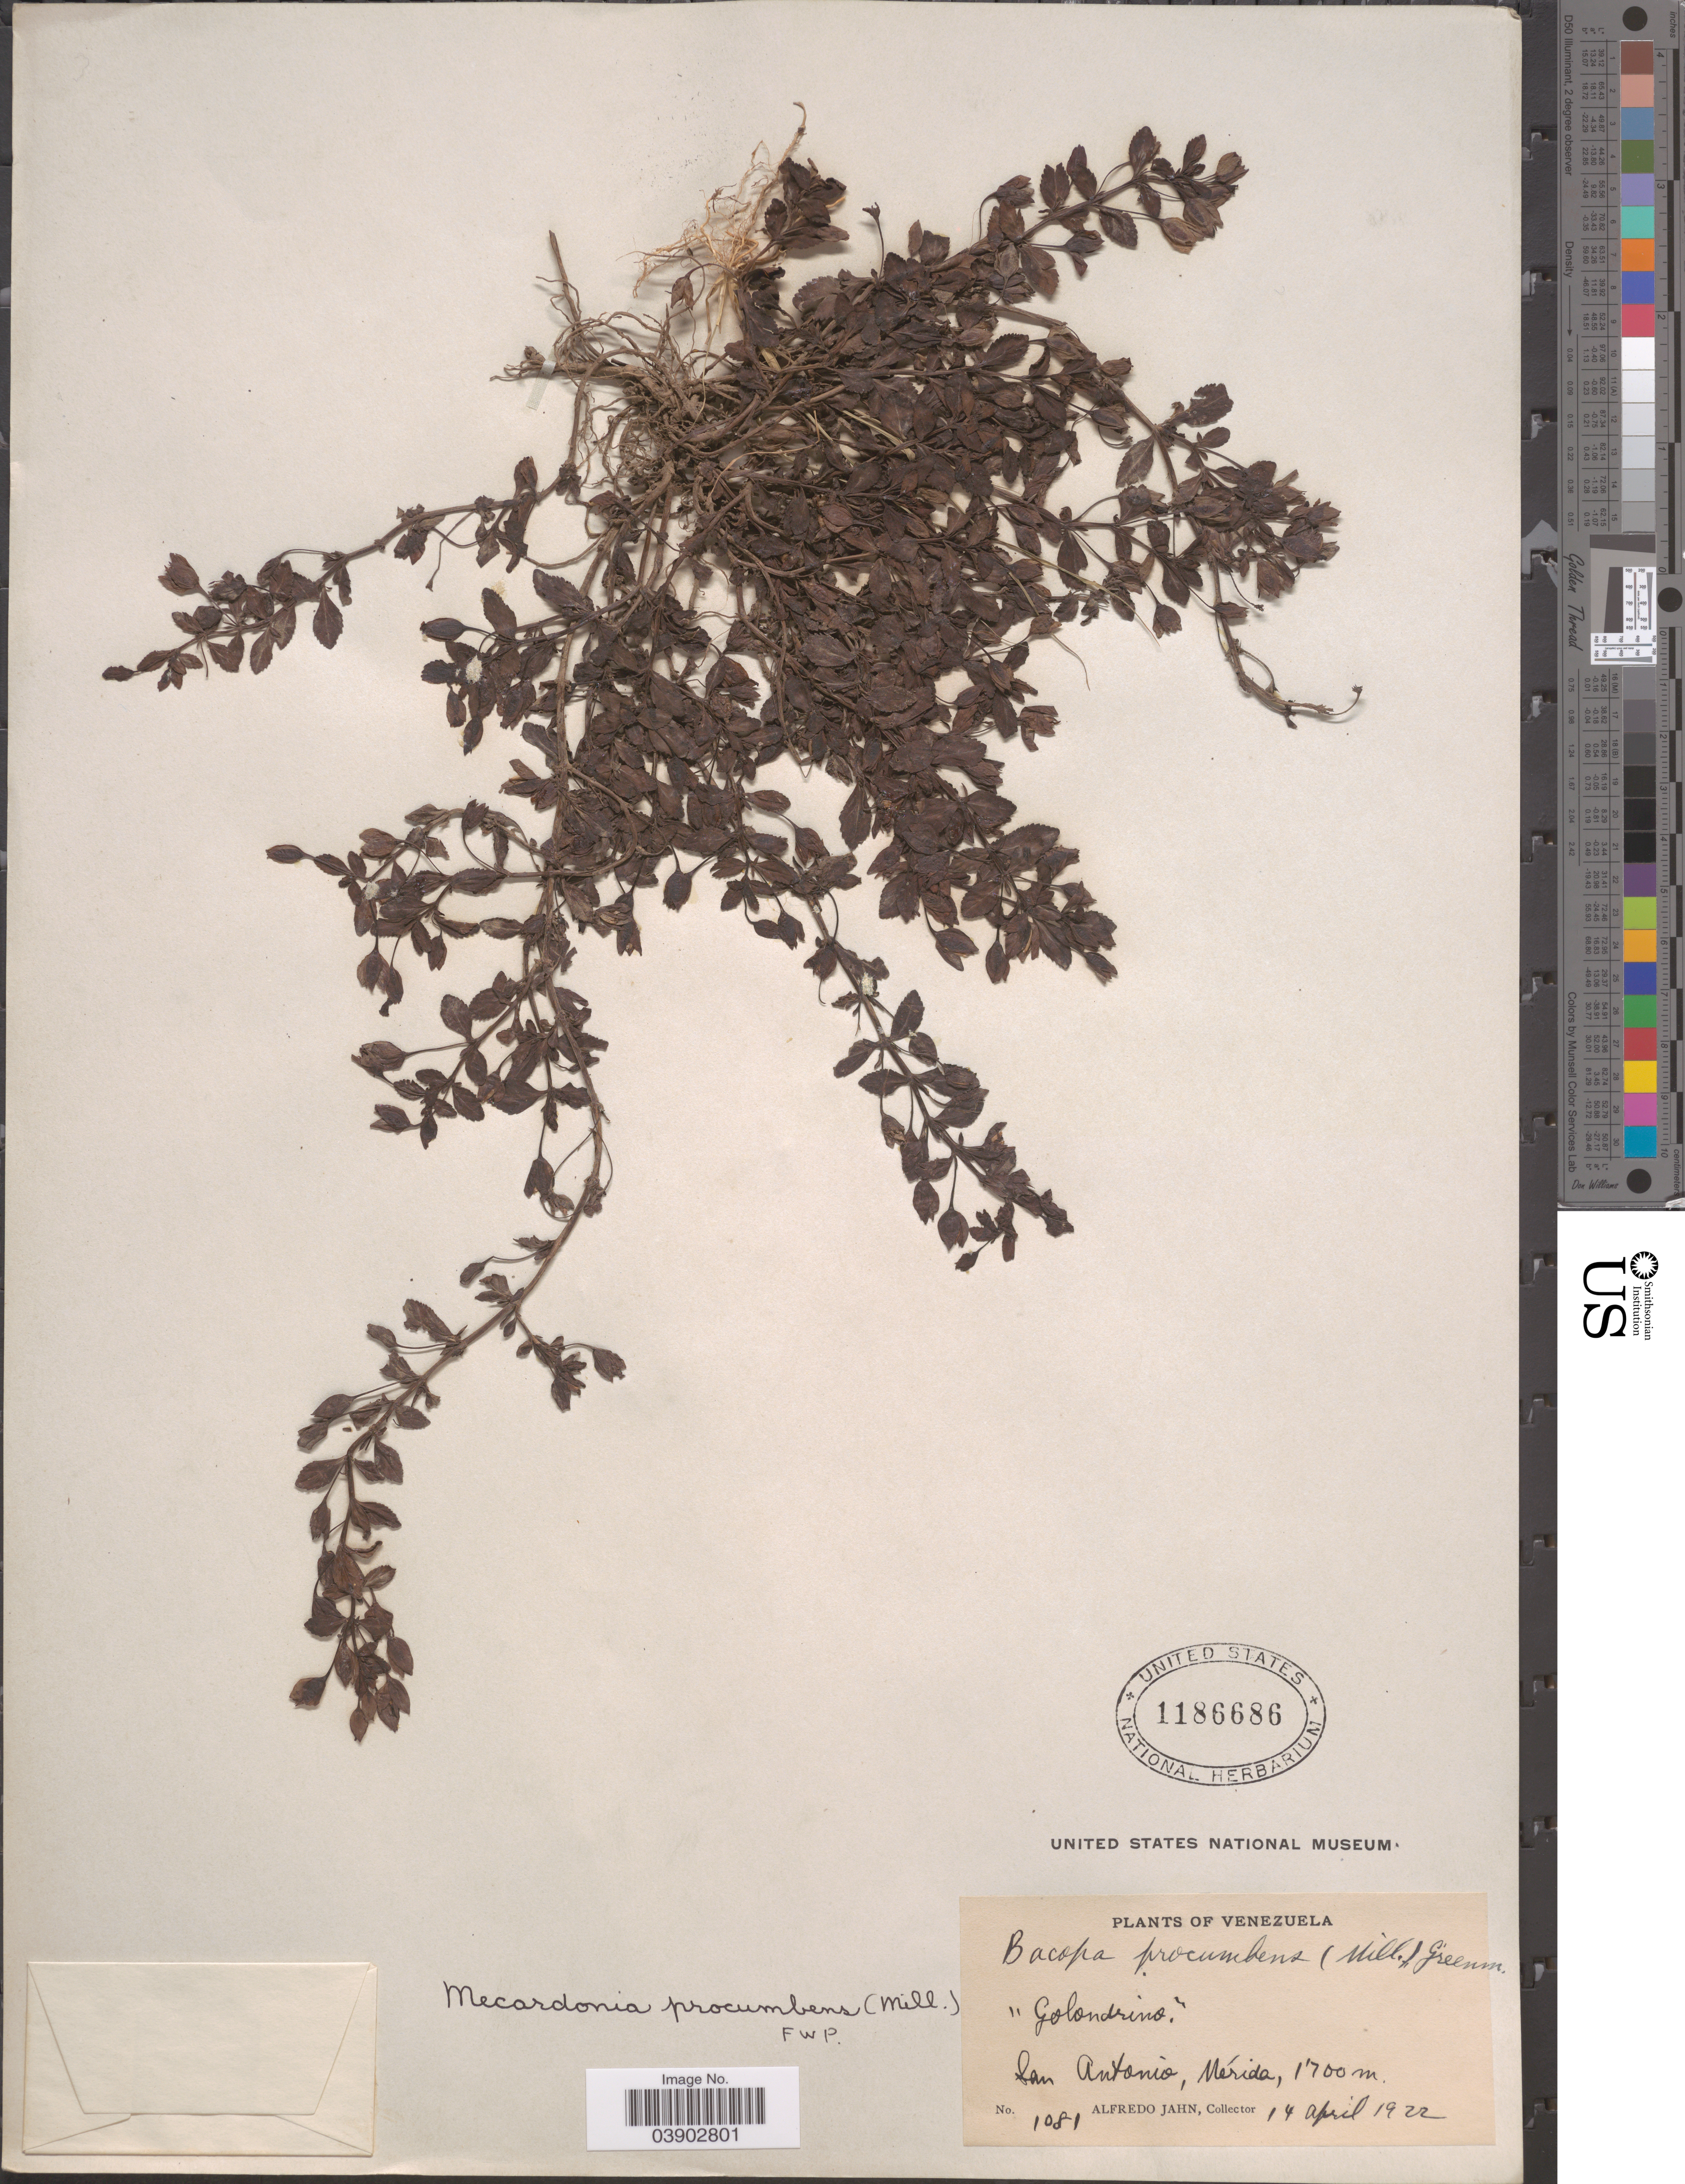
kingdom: Plantae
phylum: Tracheophyta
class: Magnoliopsida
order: Lamiales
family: Plantaginaceae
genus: Mecardonia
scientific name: Mecardonia procumbens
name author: (Mill.) Small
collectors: A. Jahn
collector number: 1081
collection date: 1922-04-14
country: Venezuela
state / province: Merida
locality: San Antonio.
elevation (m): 1700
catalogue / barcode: US 1186686